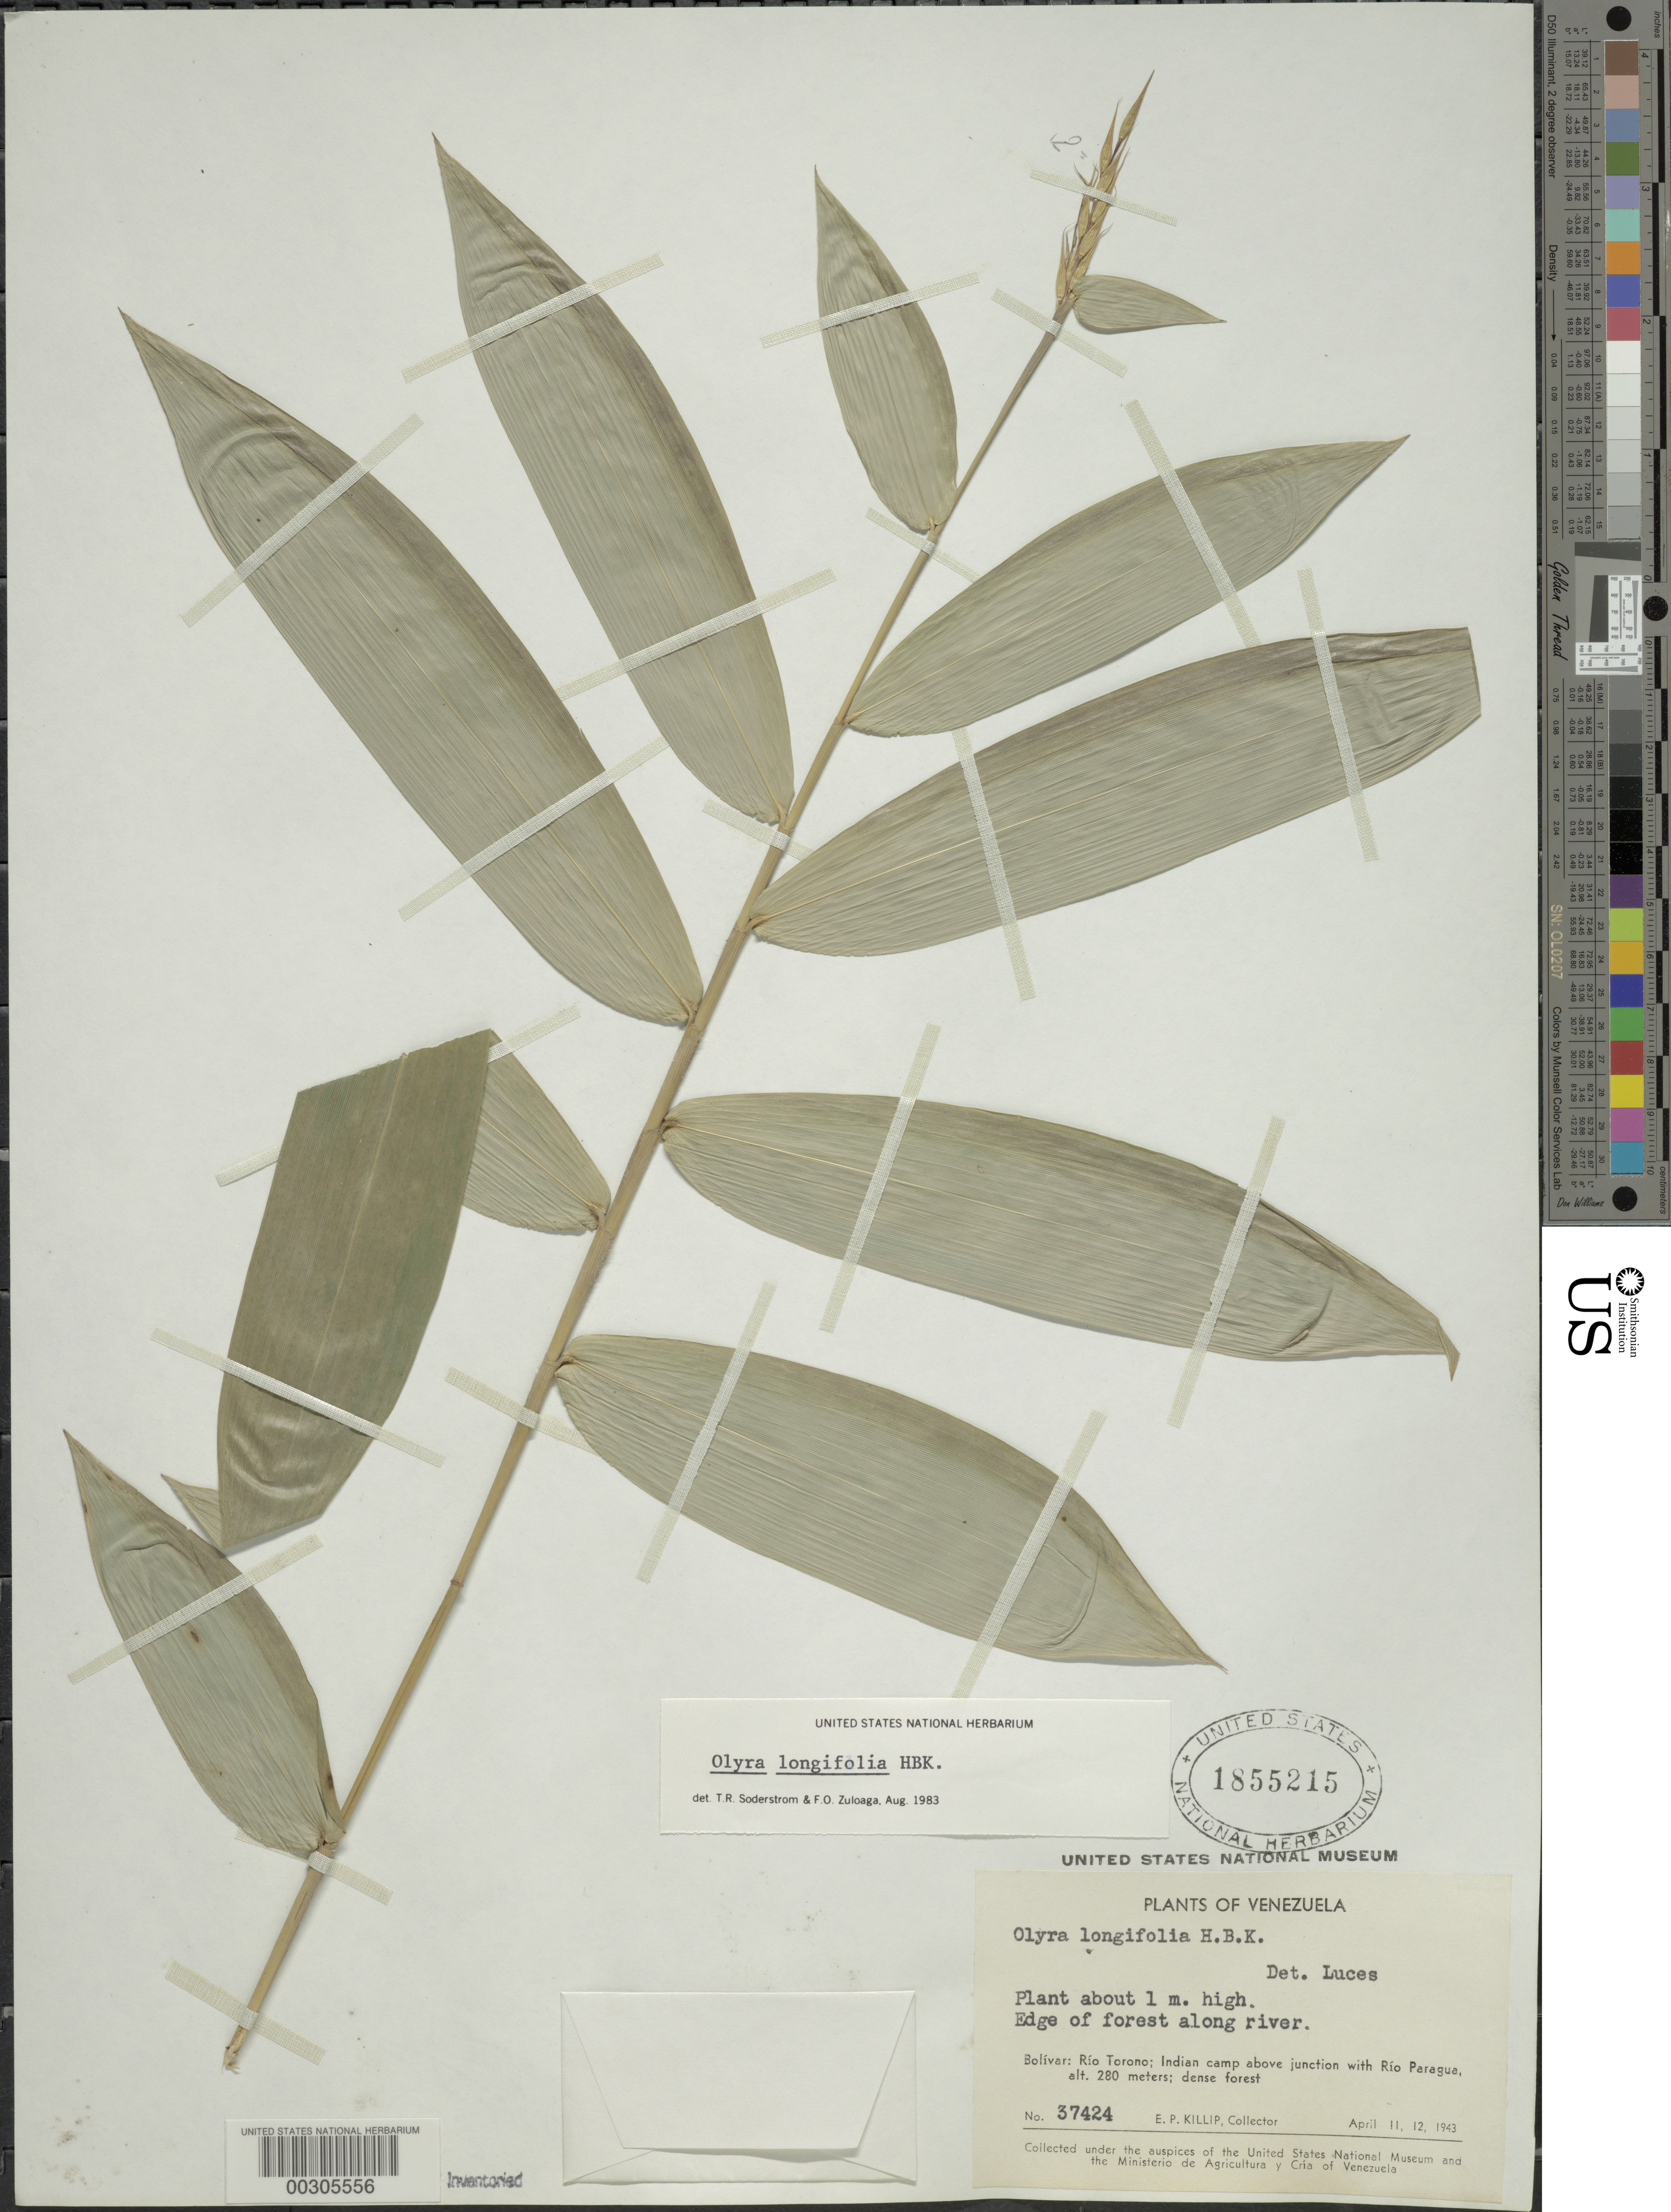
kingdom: Plantae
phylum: Tracheophyta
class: Liliopsida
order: Poales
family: Poaceae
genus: Olyra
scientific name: Olyra longifolia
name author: Kunth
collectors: E. P. Killip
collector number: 37424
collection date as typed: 11 Apr 1943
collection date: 1943-04-11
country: Venezuela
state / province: Bolivar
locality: Rio torono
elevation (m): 280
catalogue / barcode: US 1855215